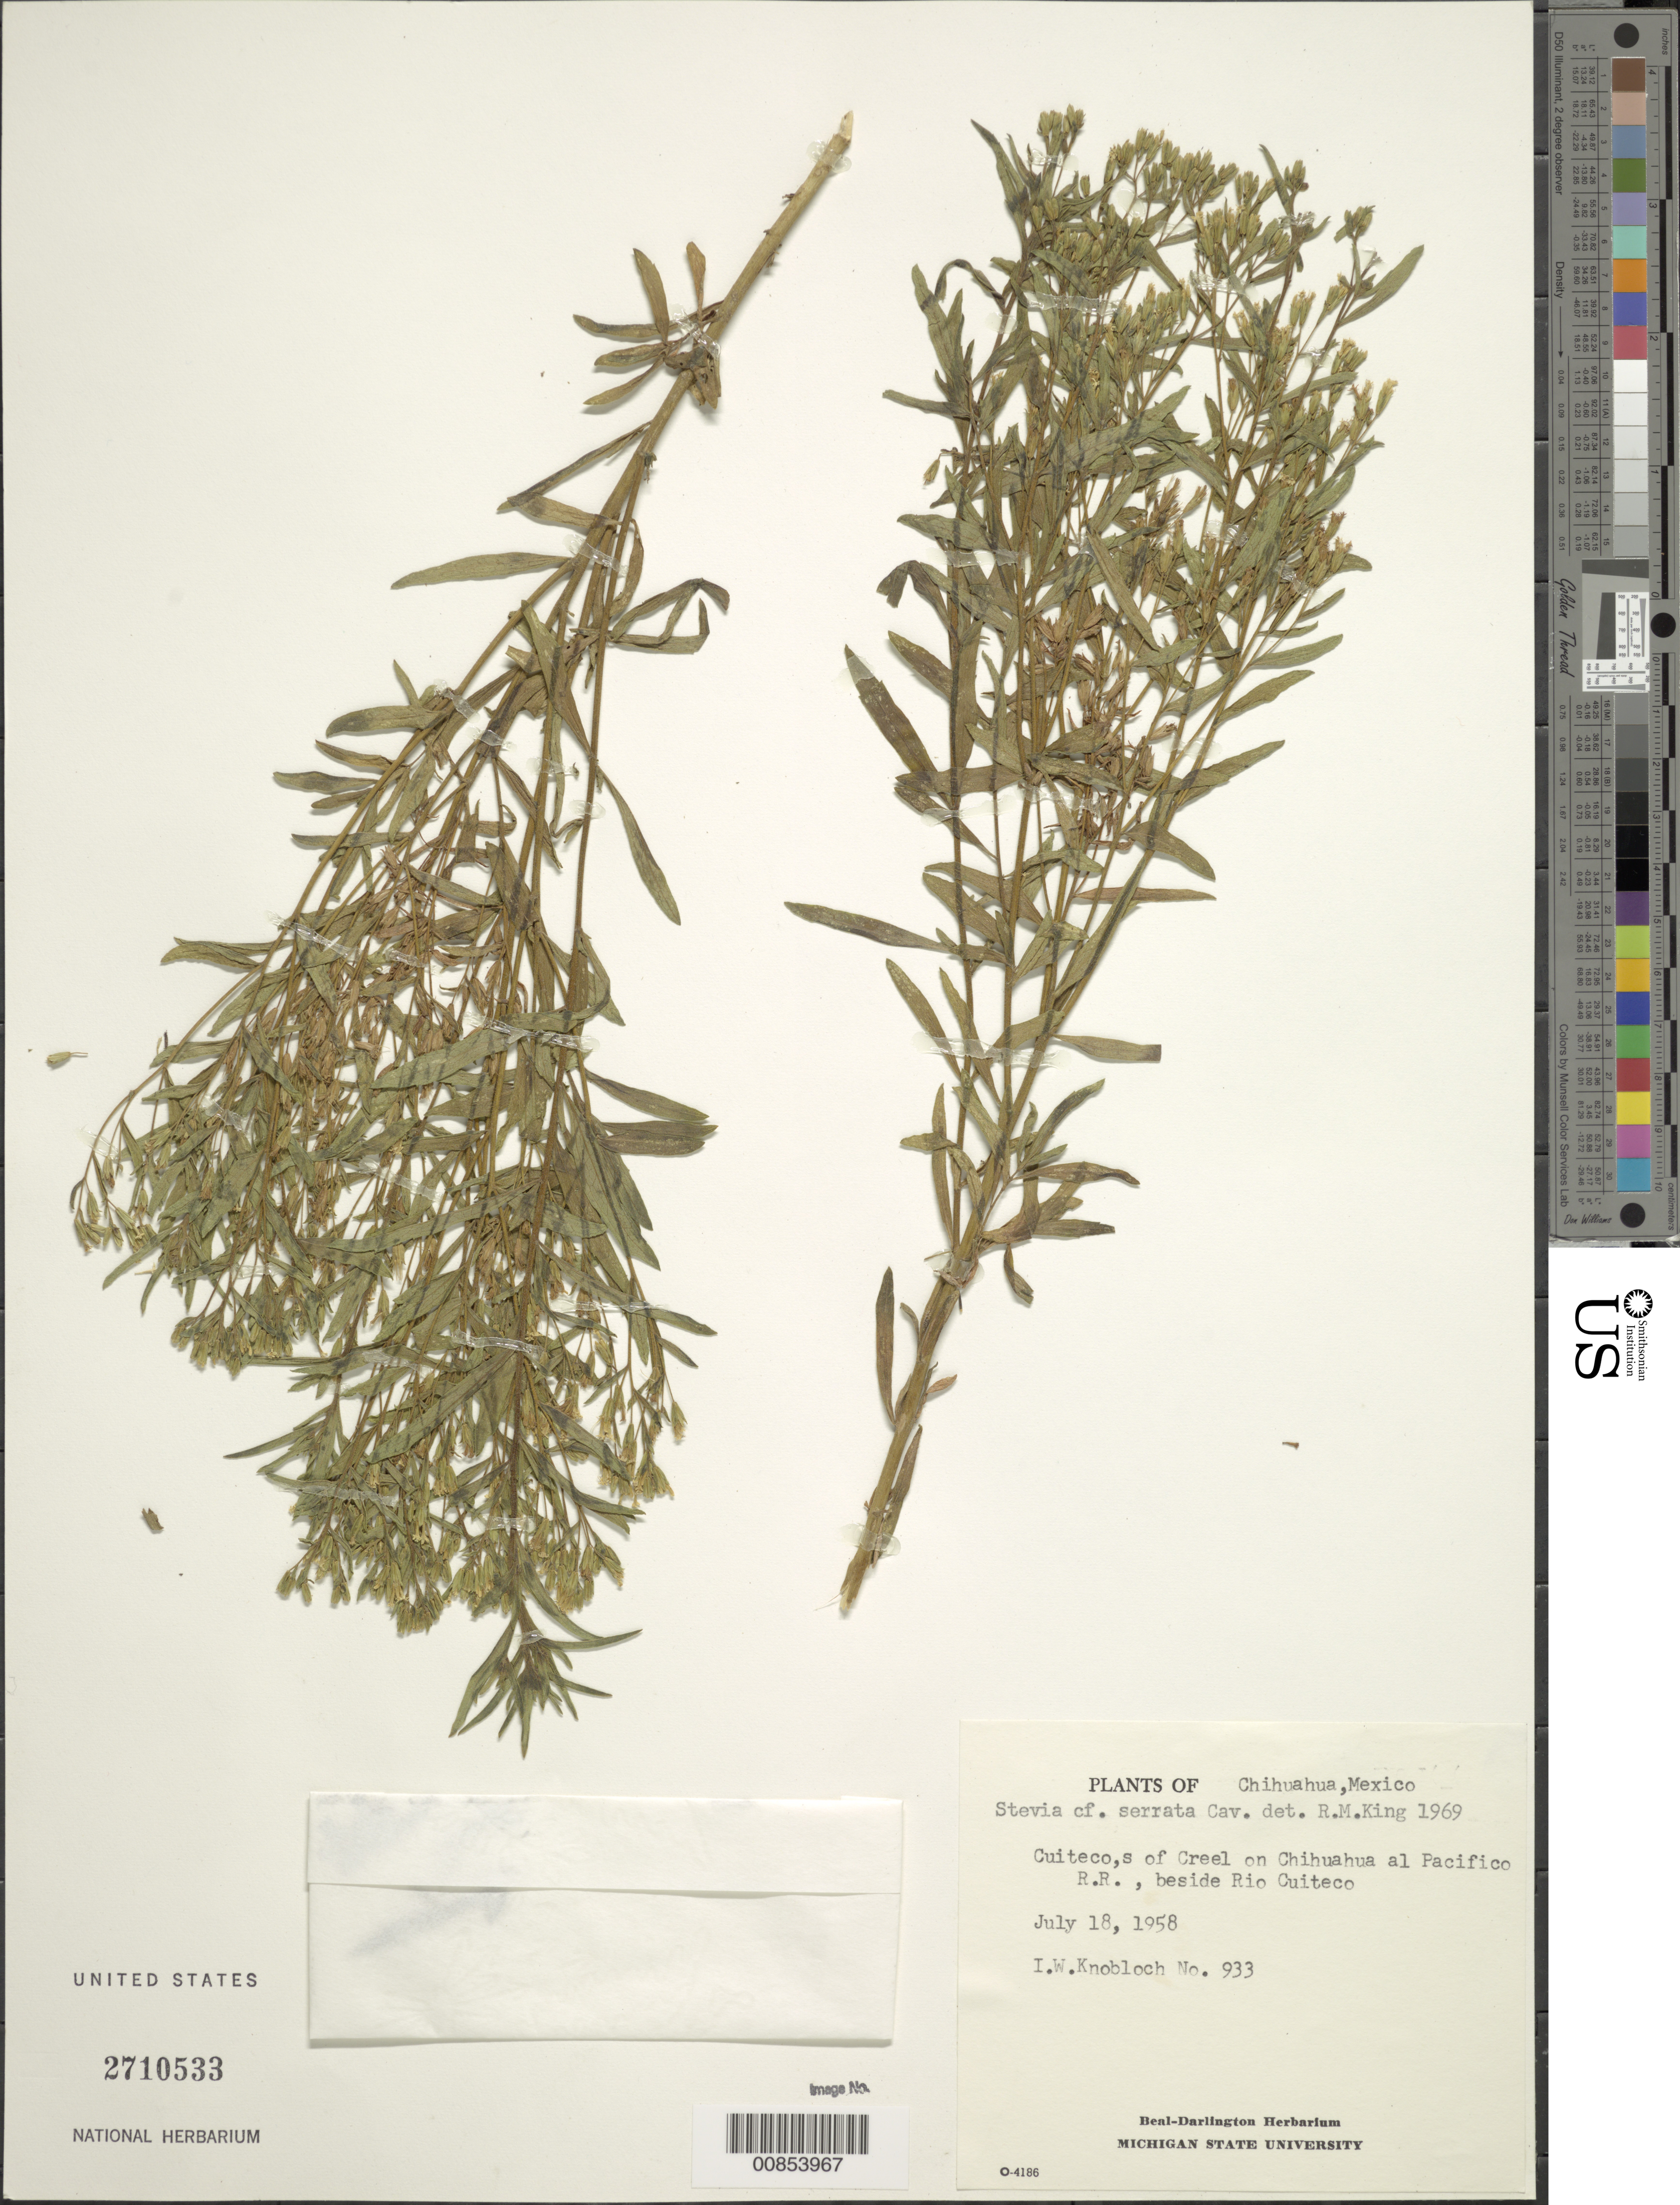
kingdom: Plantae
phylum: Tracheophyta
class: Magnoliopsida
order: Asterales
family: Asteraceae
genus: Stevia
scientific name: Stevia serrata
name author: Cav.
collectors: I. W. Knobloch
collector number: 933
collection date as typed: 18 Jul 1958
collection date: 1958-07-18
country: Mexico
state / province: Chihuahua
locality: Cuiteco, S of Creel on Chihuahua al Pacifico R.R., beside Río Cuiteco.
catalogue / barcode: US 2710533